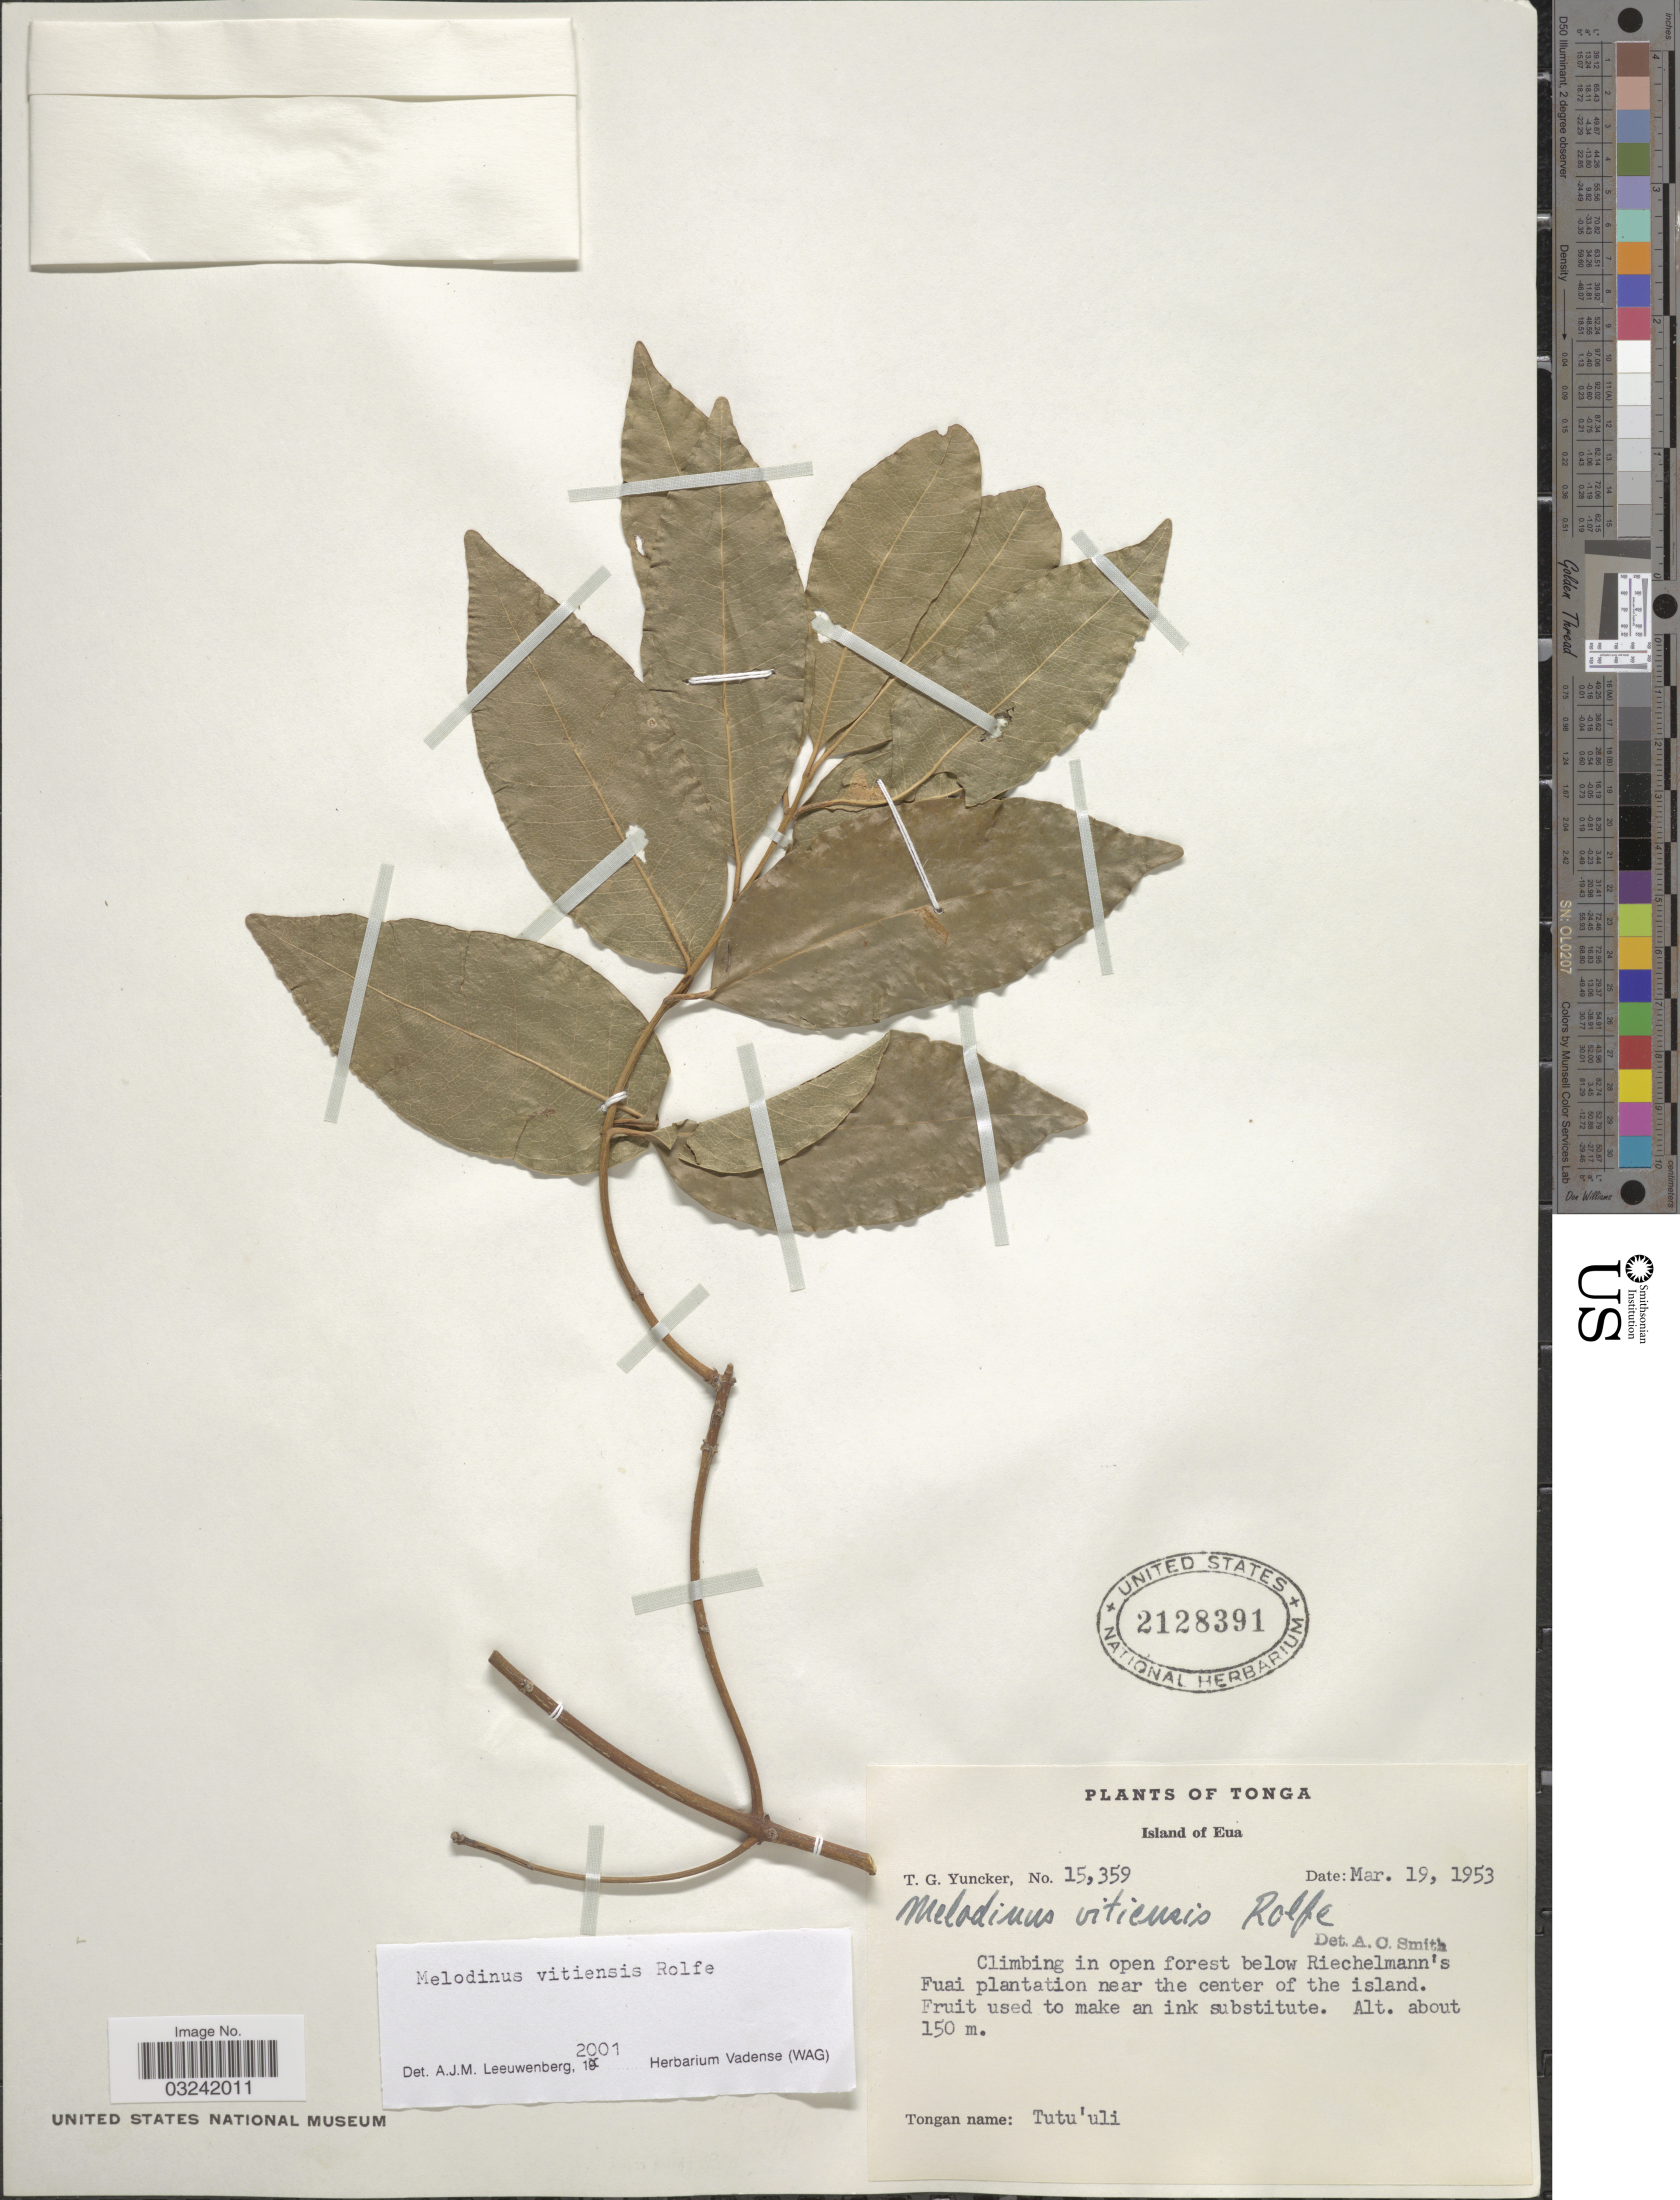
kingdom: Plantae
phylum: Tracheophyta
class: Magnoliopsida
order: Gentianales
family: Apocynaceae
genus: Melodinus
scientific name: Melodinus vitiensis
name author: Rolfe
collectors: T. G. Yuncker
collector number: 15359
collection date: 1953-03-19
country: Tonga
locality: Island of Eua, Climbing in open forest below Riechelmann's Fuai plantation near the center of the island.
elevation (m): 150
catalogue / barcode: US 2128391